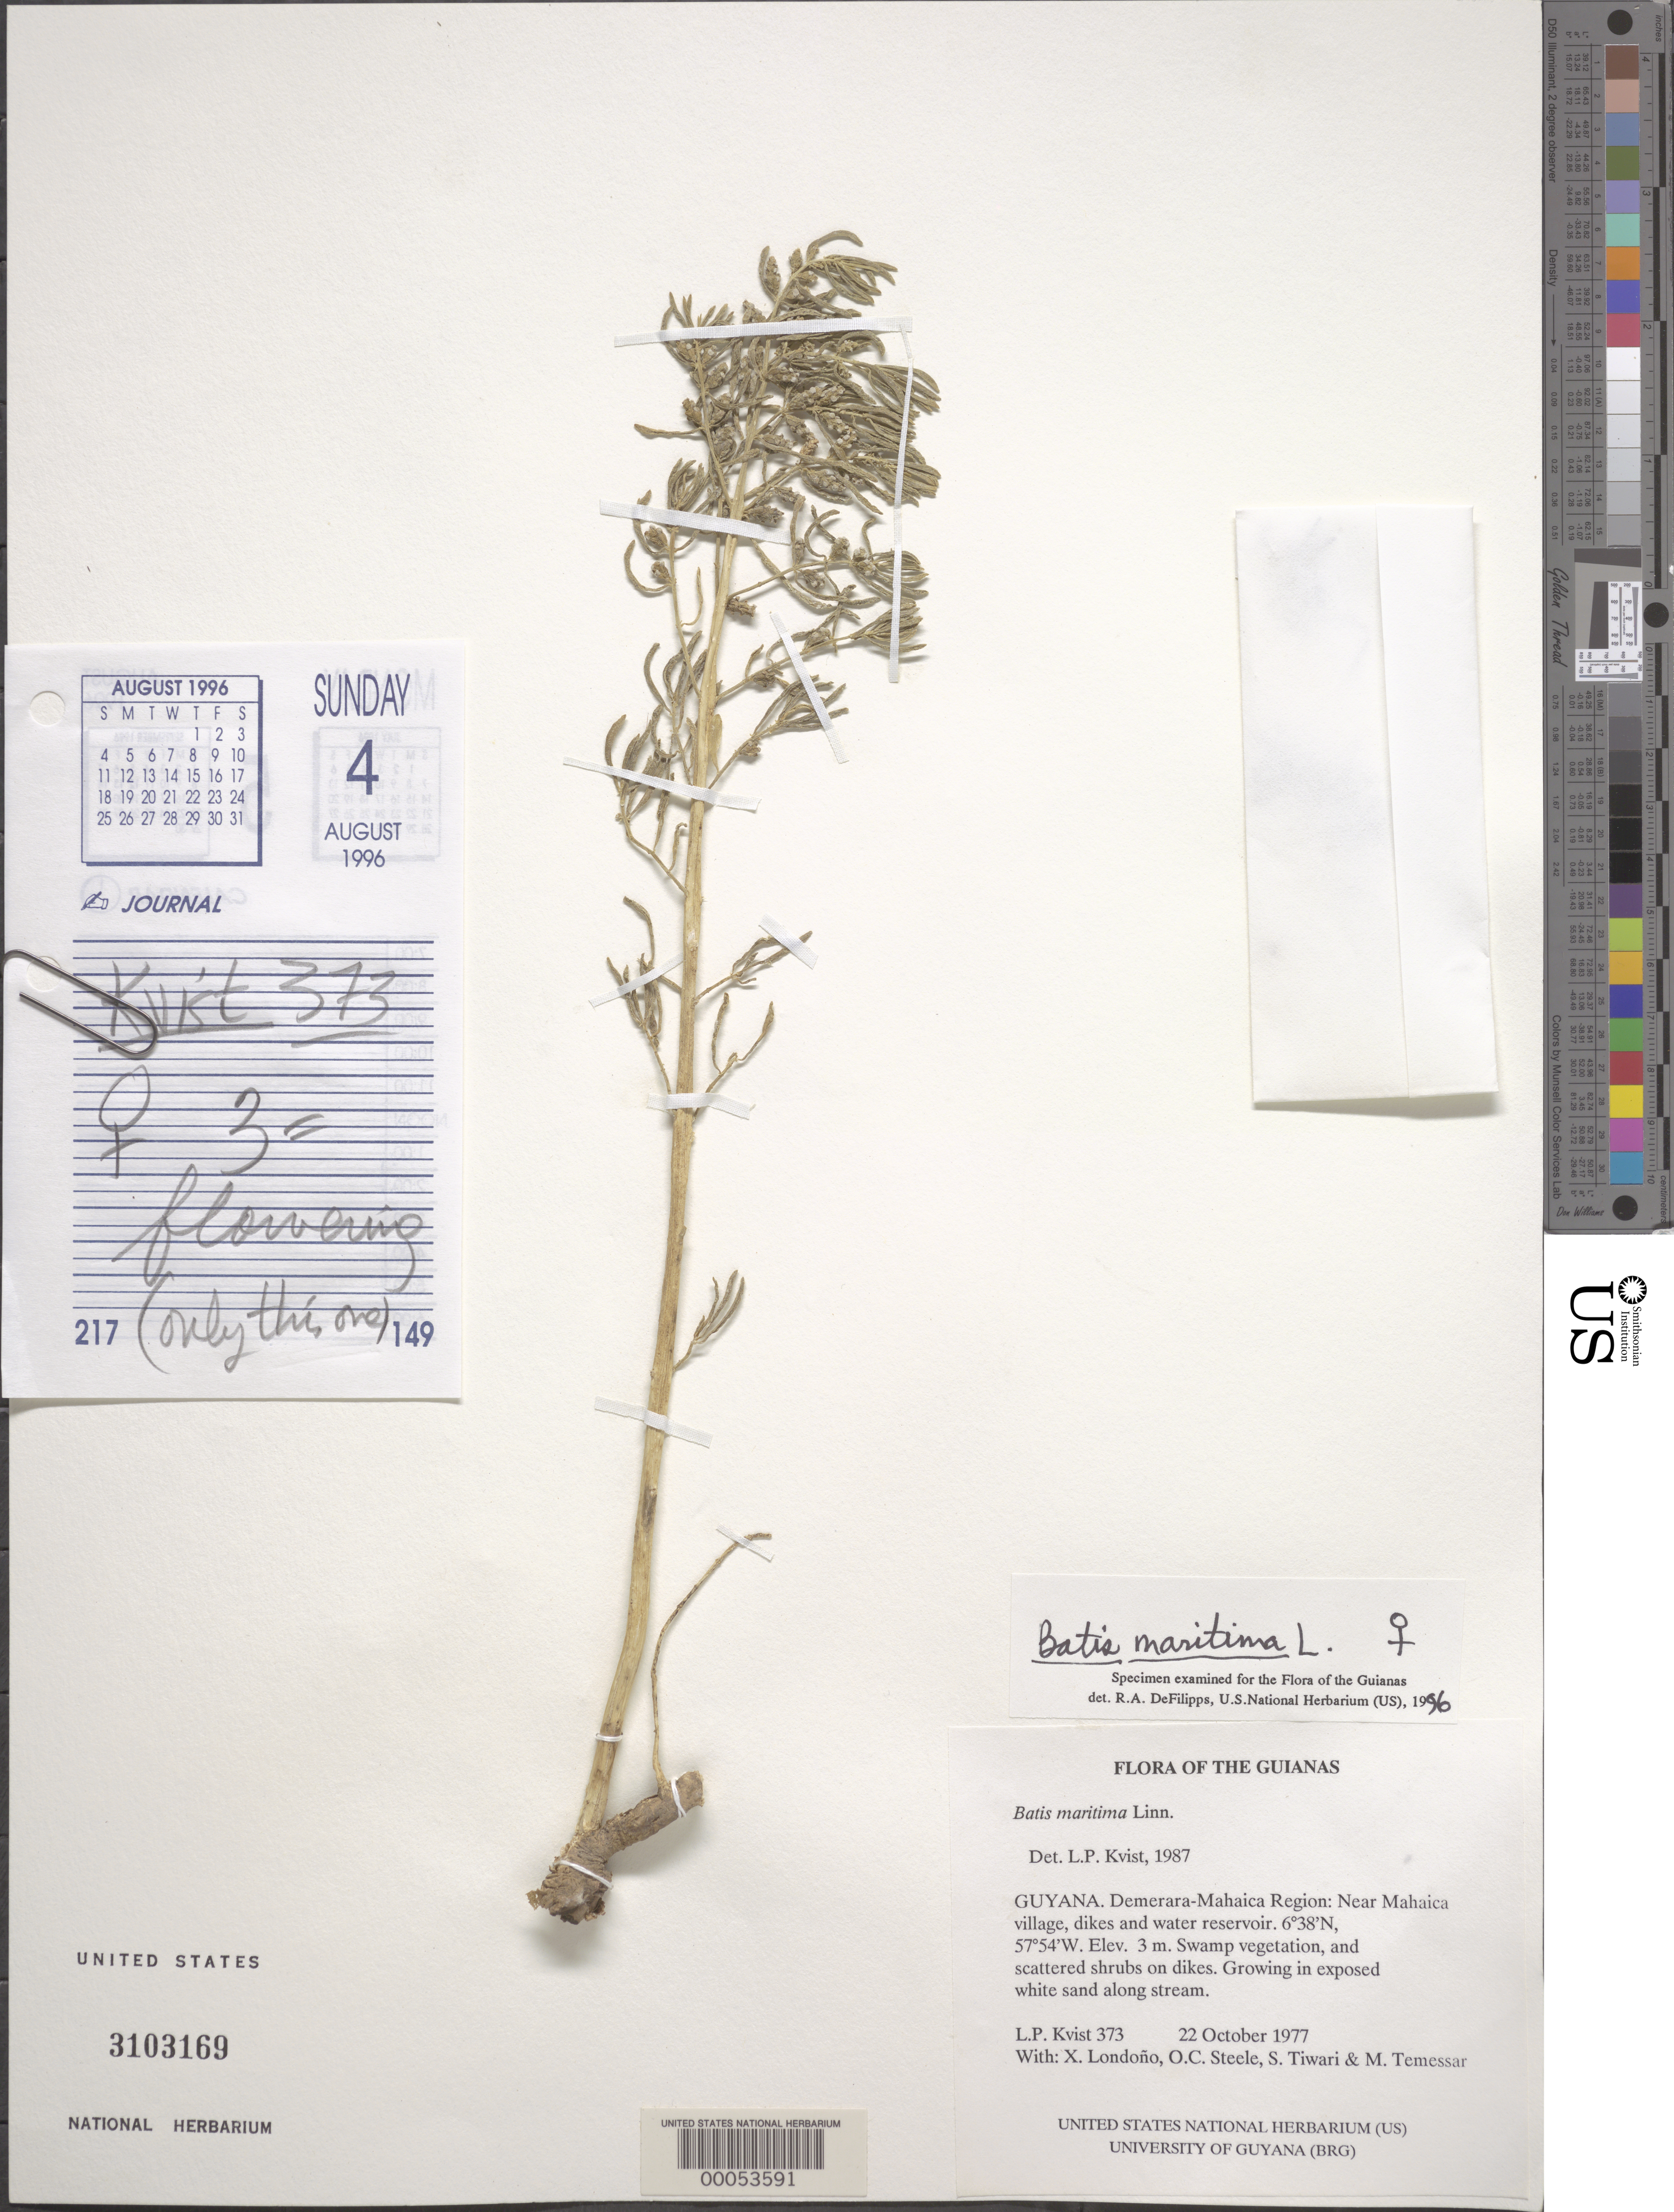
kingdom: Plantae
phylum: Tracheophyta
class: Magnoliopsida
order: Brassicales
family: Bataceae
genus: Batis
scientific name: Batis maritima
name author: L.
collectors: L. P. Kvist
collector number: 373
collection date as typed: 22 Oct 1977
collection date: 1977-10-22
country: Guyana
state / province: Demerara-Mahaica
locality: Near mahaica village, dikes and water reservoir. 6deg 38'n, 57deg 54'w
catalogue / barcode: US 3103169